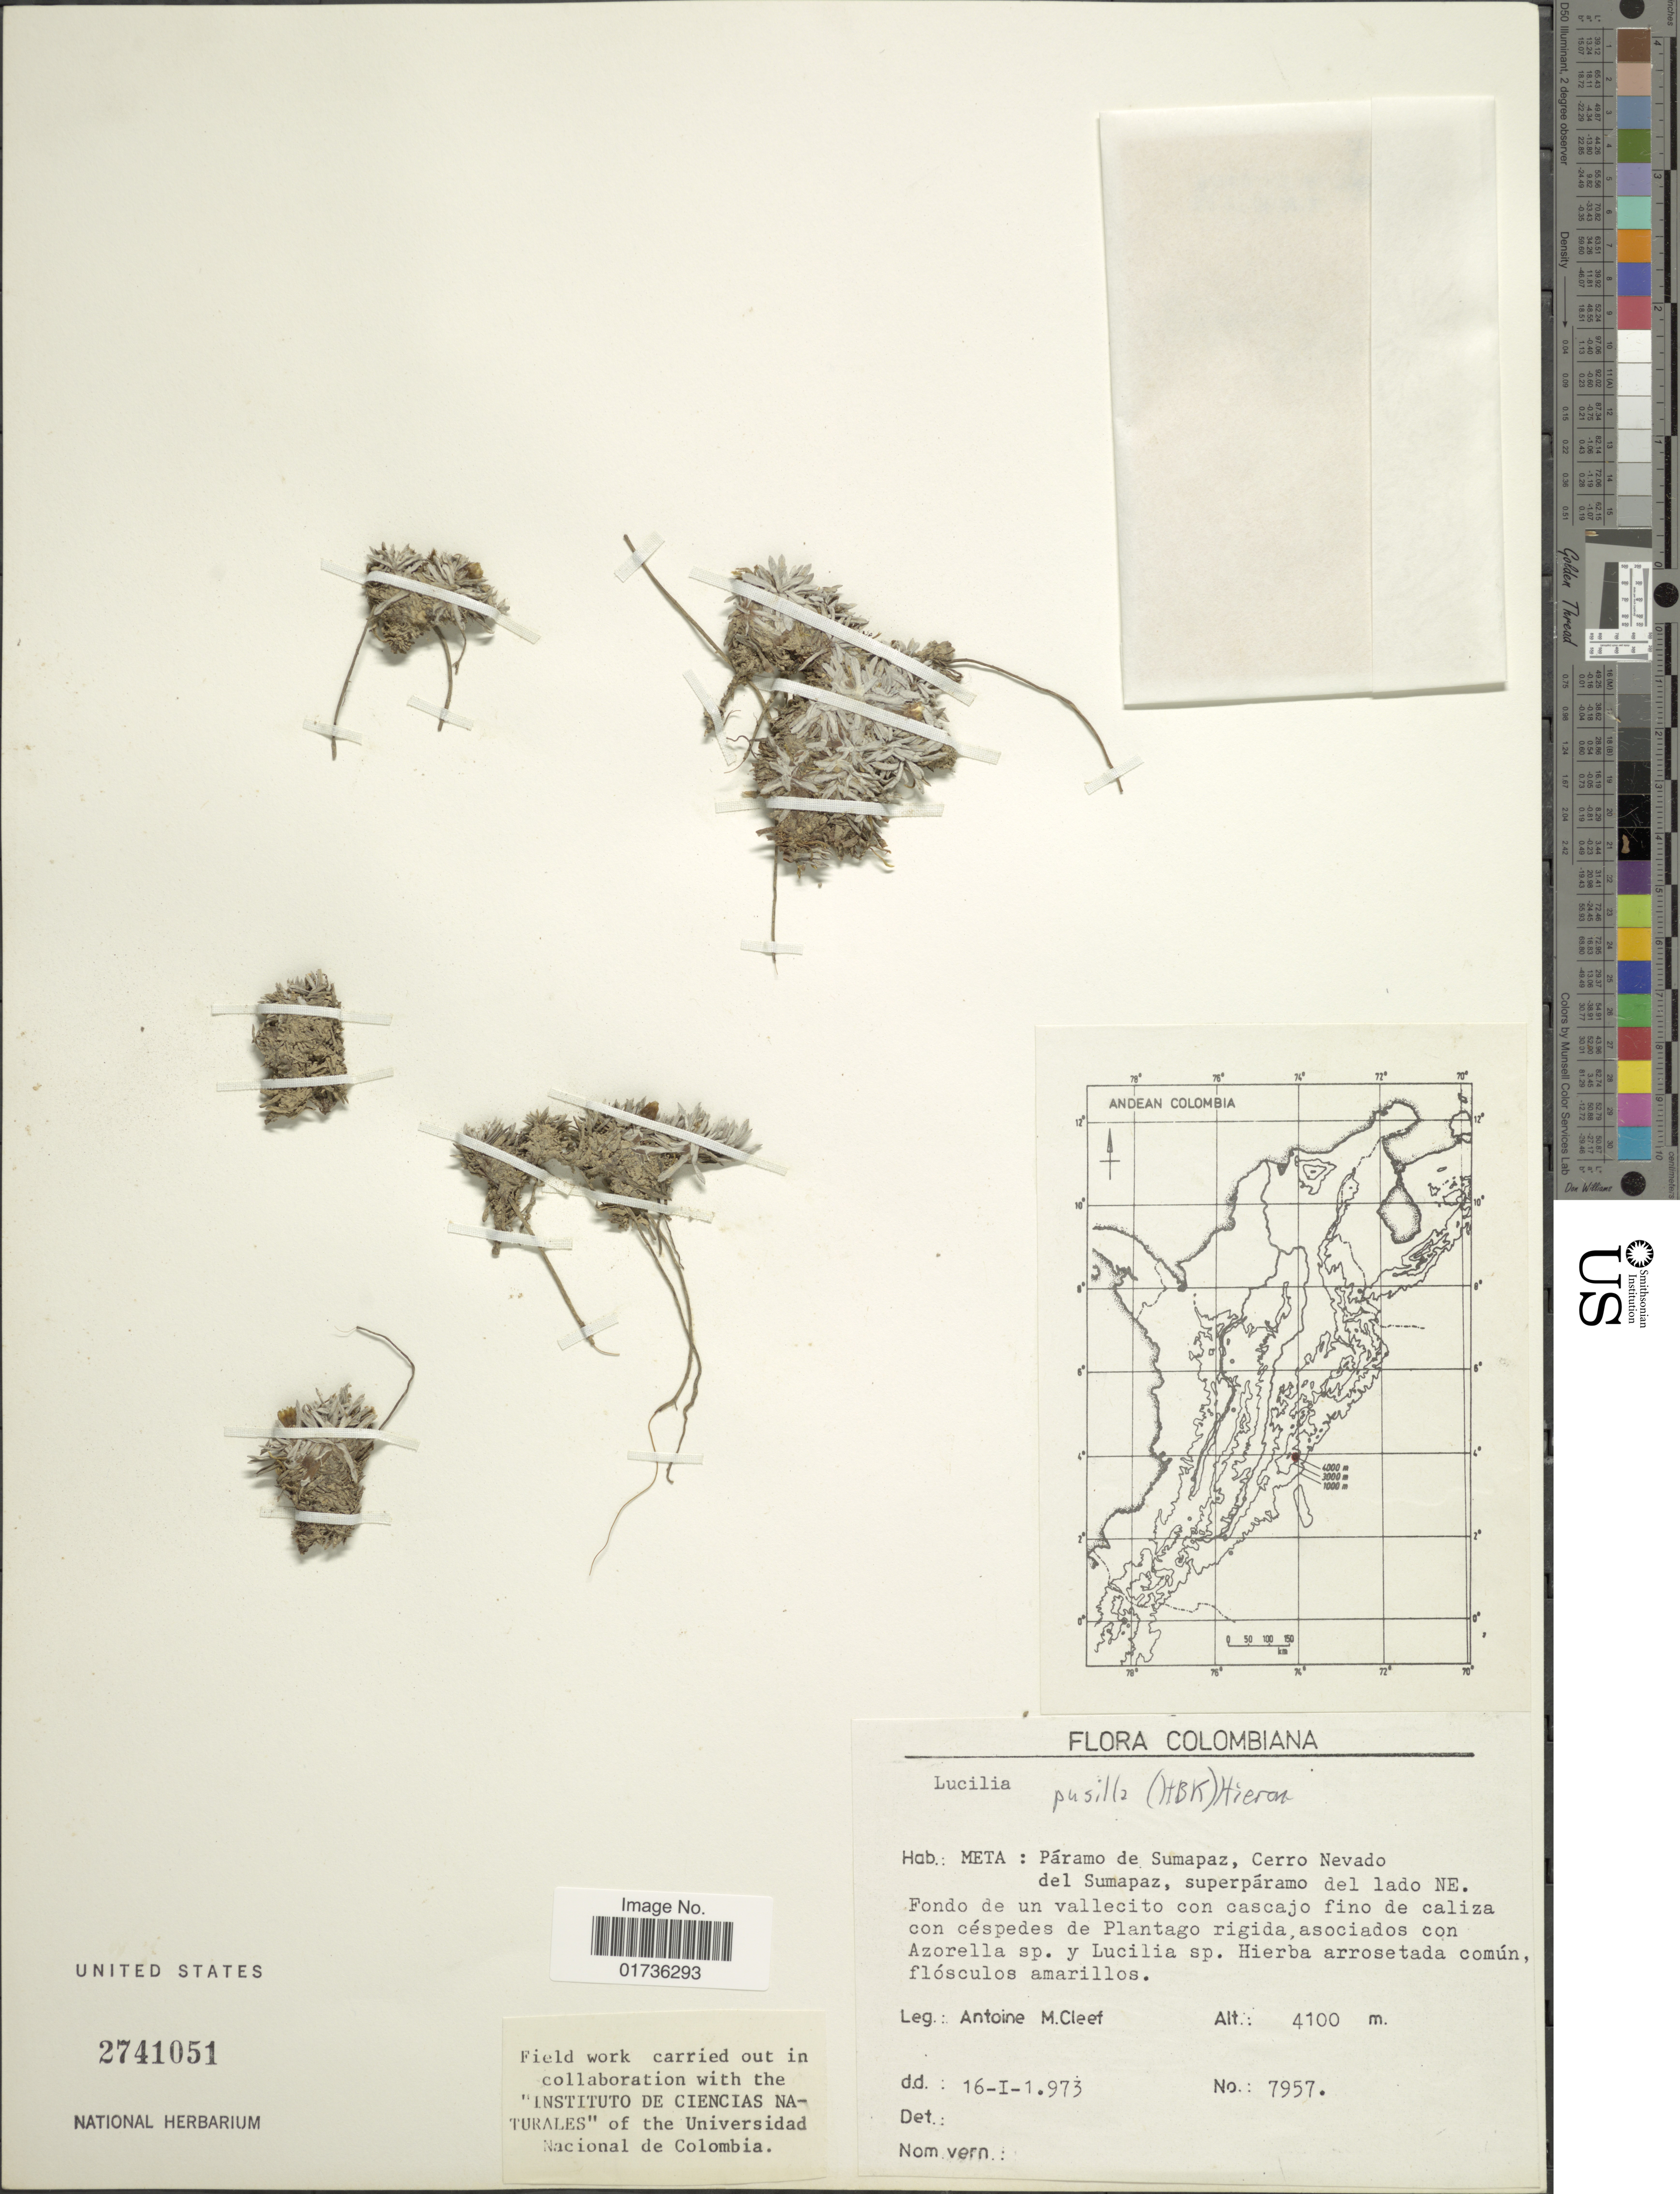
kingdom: Plantae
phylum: Tracheophyta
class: Magnoliopsida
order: Asterales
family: Asteraceae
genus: Lucilia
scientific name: Lucilia kunthiana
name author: (DC.) Zardini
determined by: Dillon, M. O.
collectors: A. M. Cleef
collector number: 7957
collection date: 1973-01-16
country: Colombia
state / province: Meta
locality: Páramo de Sumapaz, Cerro Nevado del Sumapaz, superpáramo del lado NE.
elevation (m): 4100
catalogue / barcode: US 2741051